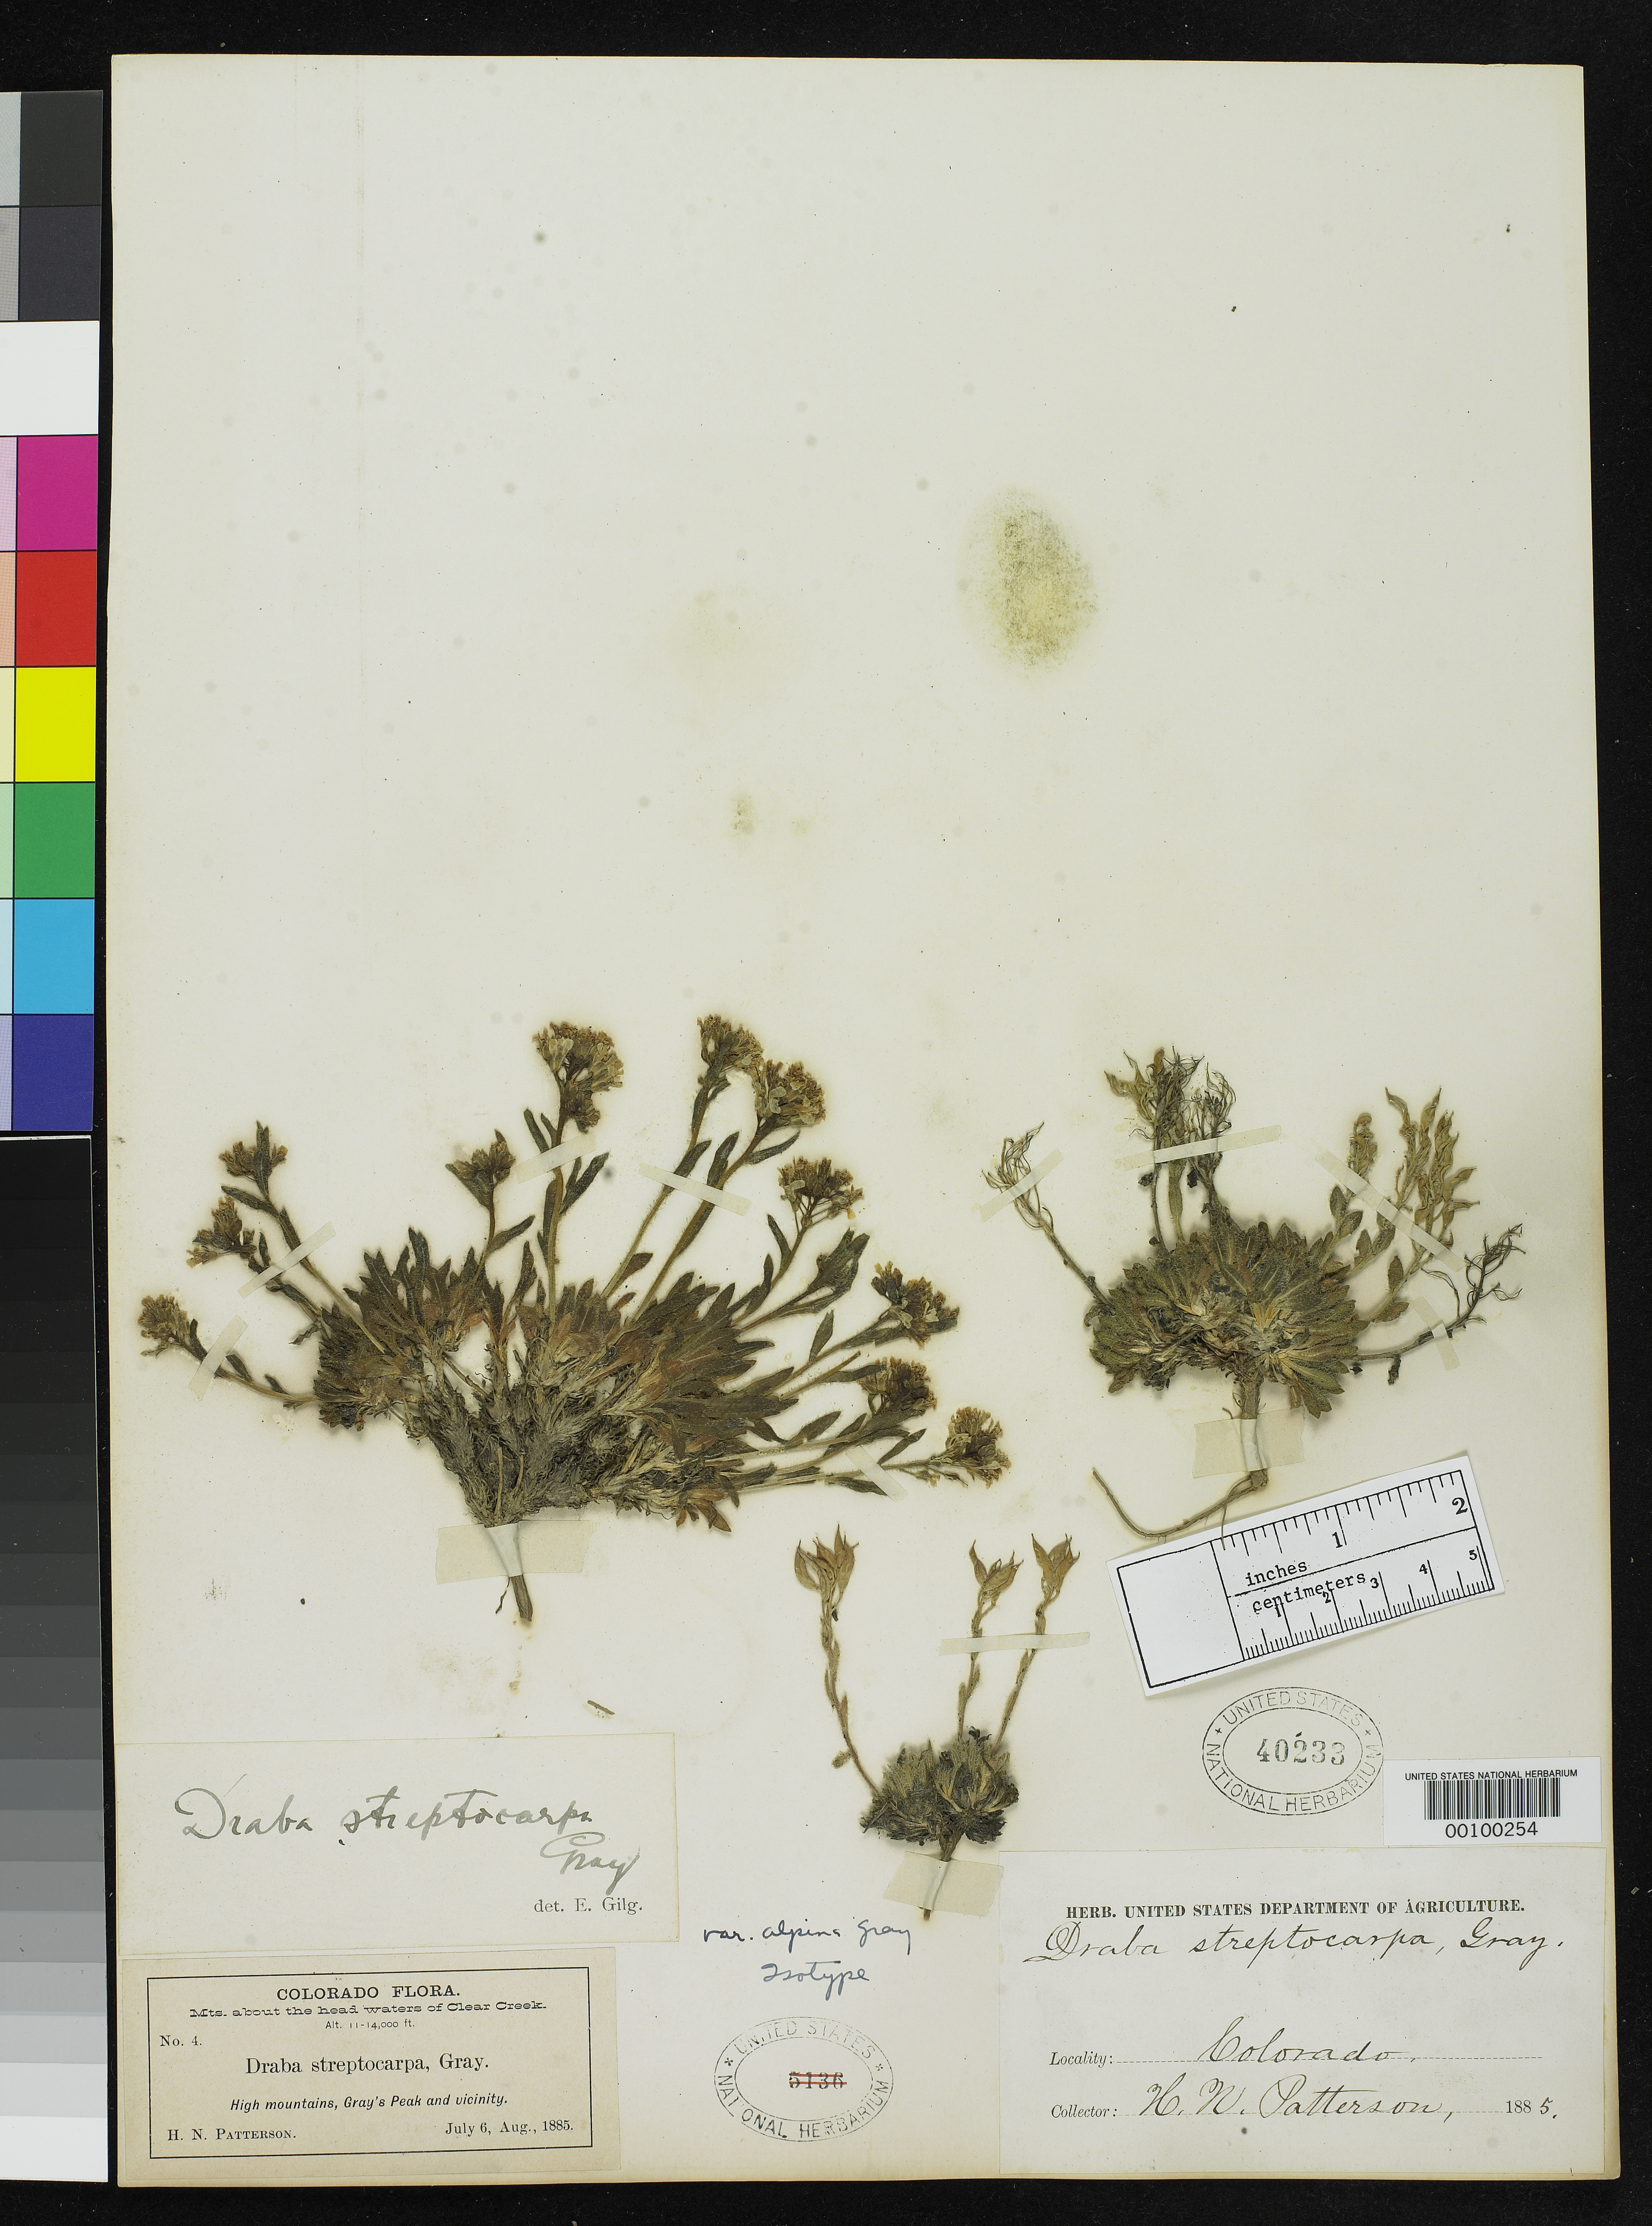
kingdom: Plantae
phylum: Tracheophyta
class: Magnoliopsida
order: Brassicales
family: Brassicaceae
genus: Draba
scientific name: Draba streptocarpa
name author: A. Gray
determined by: Al-Shehbaz, I. A., (MO), Missouri Botanical Garden (UNITED STATES)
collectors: H. N. Patterson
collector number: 4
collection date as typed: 06 Aug 1886 to -- Aug 1885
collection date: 1885-08/1886-08-06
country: United States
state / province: Colorado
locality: High mountains, Gray's Peak & vicinity, mountains about Clear Creek.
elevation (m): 3353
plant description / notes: Annotated in unknown hand (s.d.) as "Isotype" of "var alpina Gray" [but note that name was published as forma alpina; also specimen collected 1885 but name published 1862]; annotaed by I. Al-Shehbaz, "Not a type collection of any taxon".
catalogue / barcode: US 40233